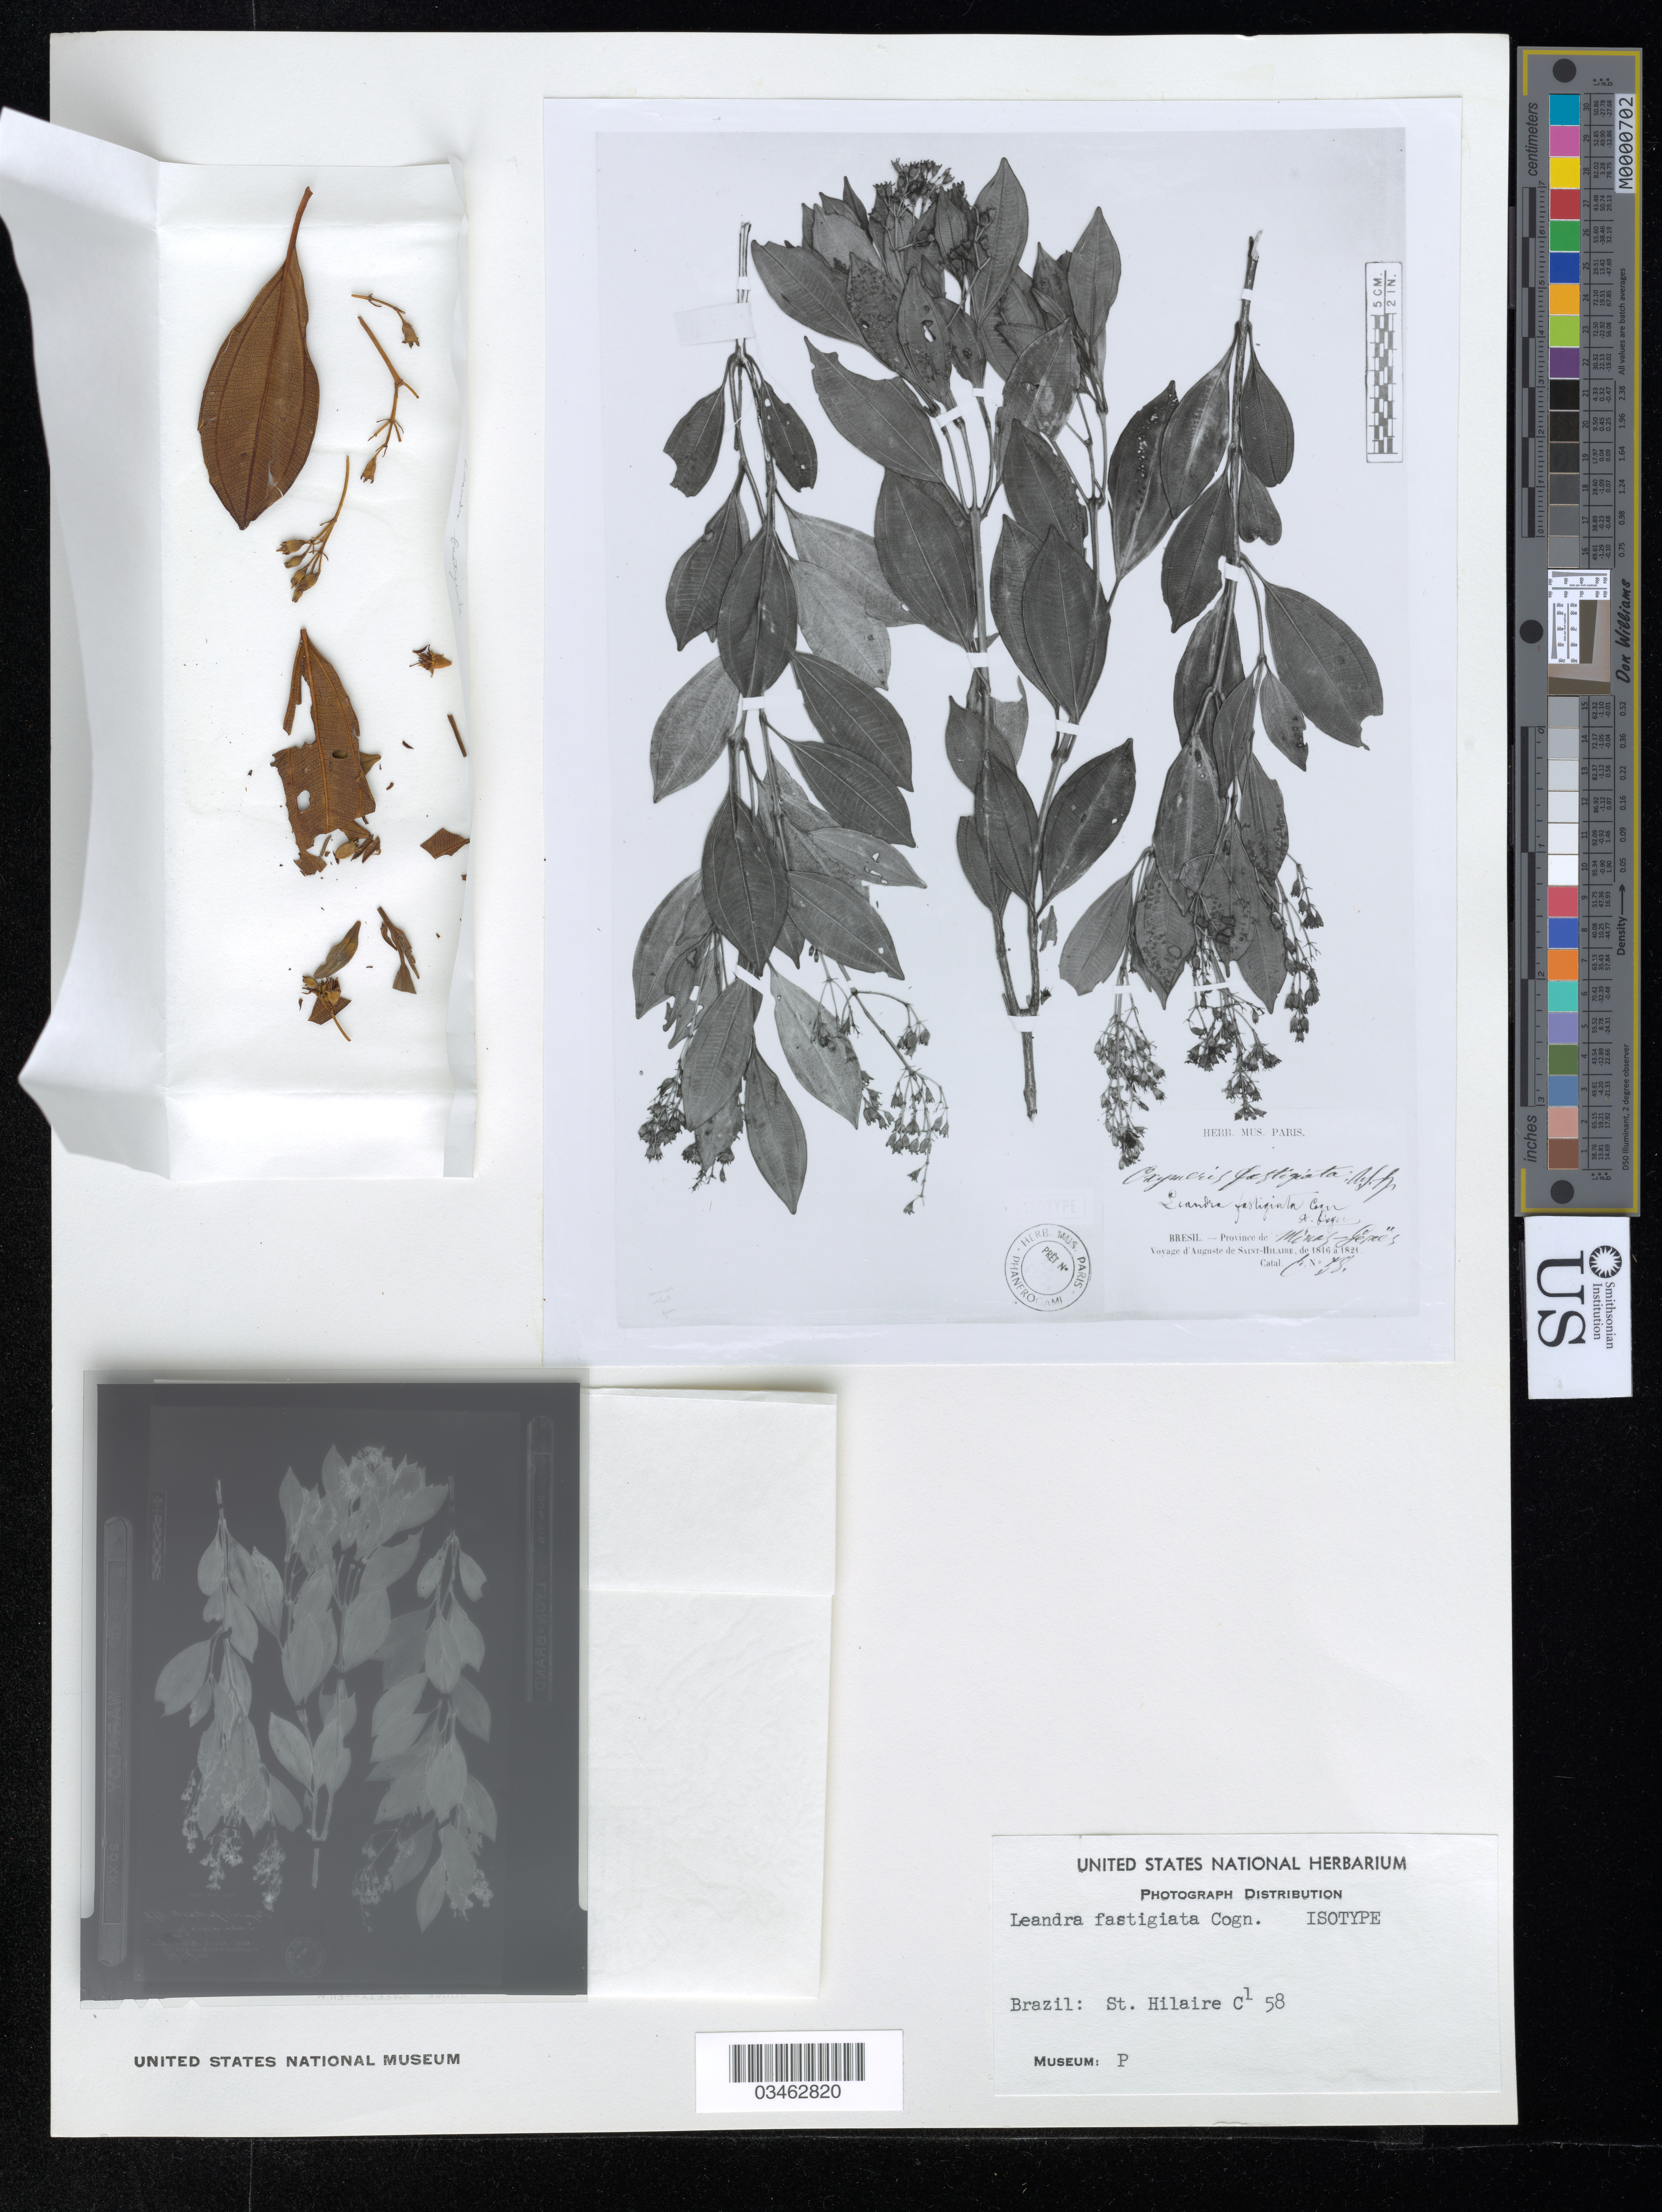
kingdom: Plantae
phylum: Tracheophyta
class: Magnoliopsida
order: Myrtales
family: Melastomataceae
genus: Leandra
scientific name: Leandra fastigiata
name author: Cogn.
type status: Type Fragment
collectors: A. F. C. P. de Saint-Hilaire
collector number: C1-58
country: Brazil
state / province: Minas Gerais